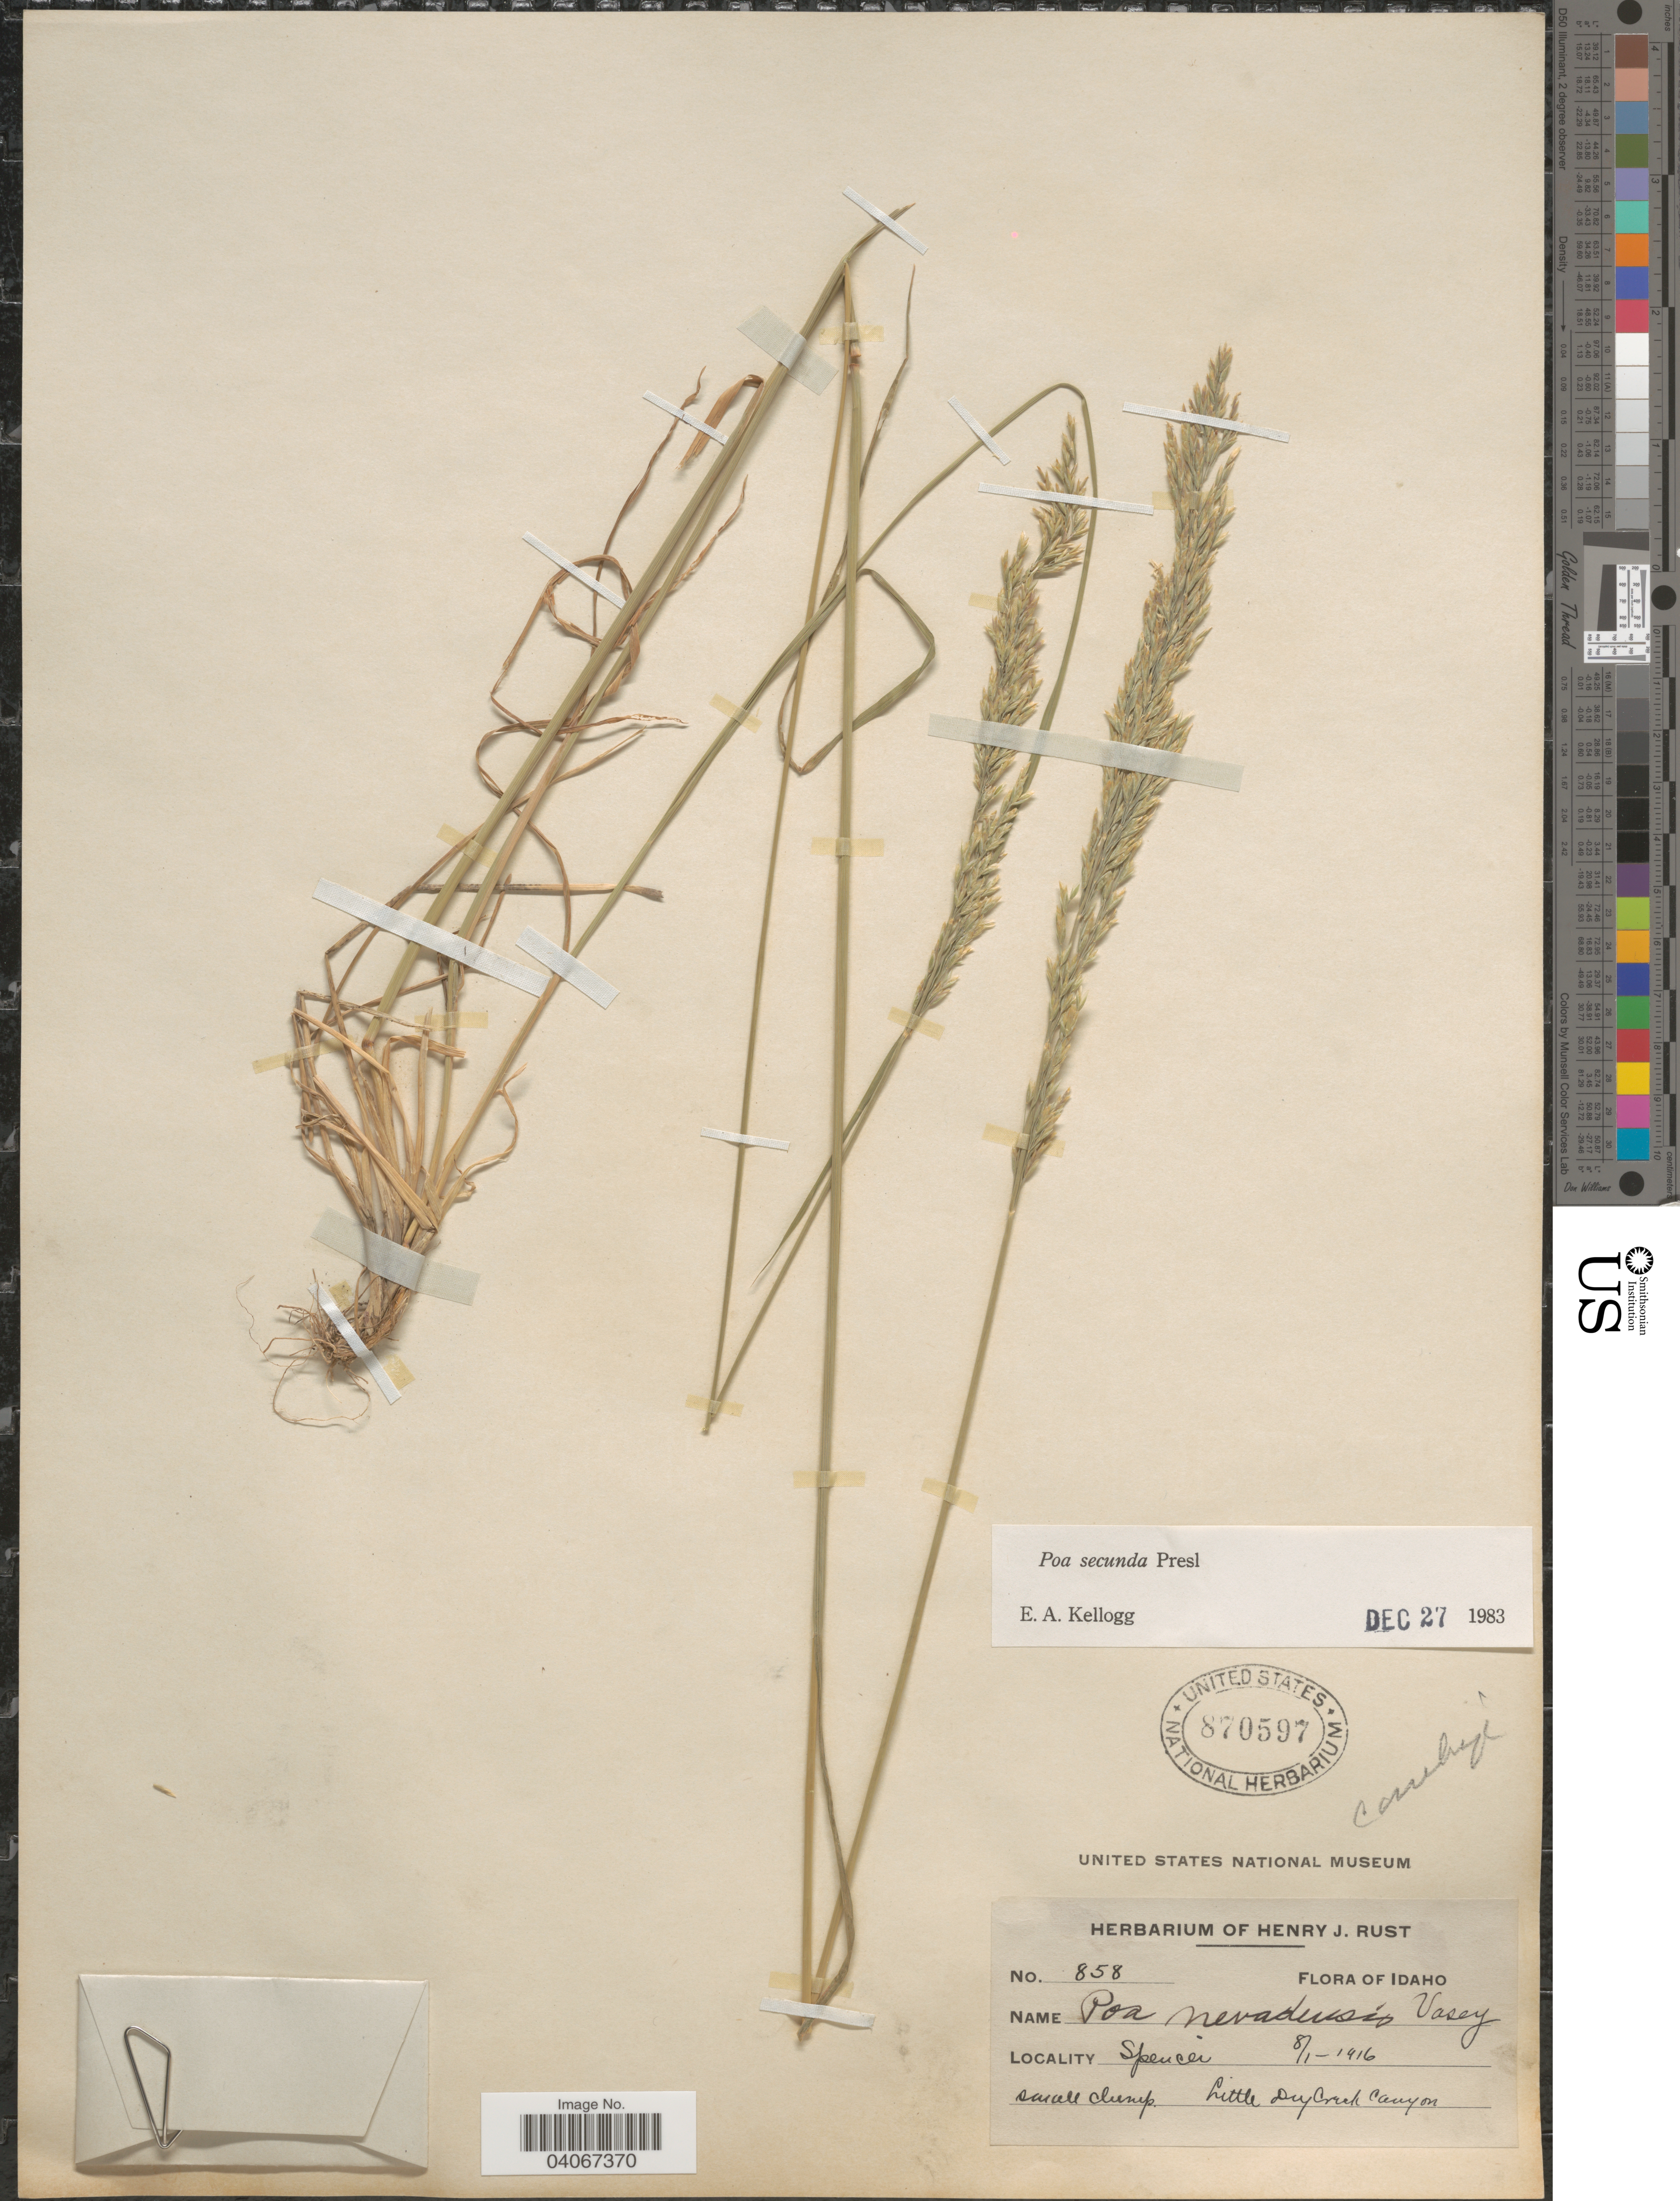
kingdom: Plantae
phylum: Tracheophyta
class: Liliopsida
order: Poales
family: Poaceae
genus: Poa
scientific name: Poa secunda subsp. secunda var. secunda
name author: J. Presl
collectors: H. J. Rust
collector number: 858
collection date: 1916-08-01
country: United States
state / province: Idaho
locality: Spencer. Little Dry Creek Canyon.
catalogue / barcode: US 870597